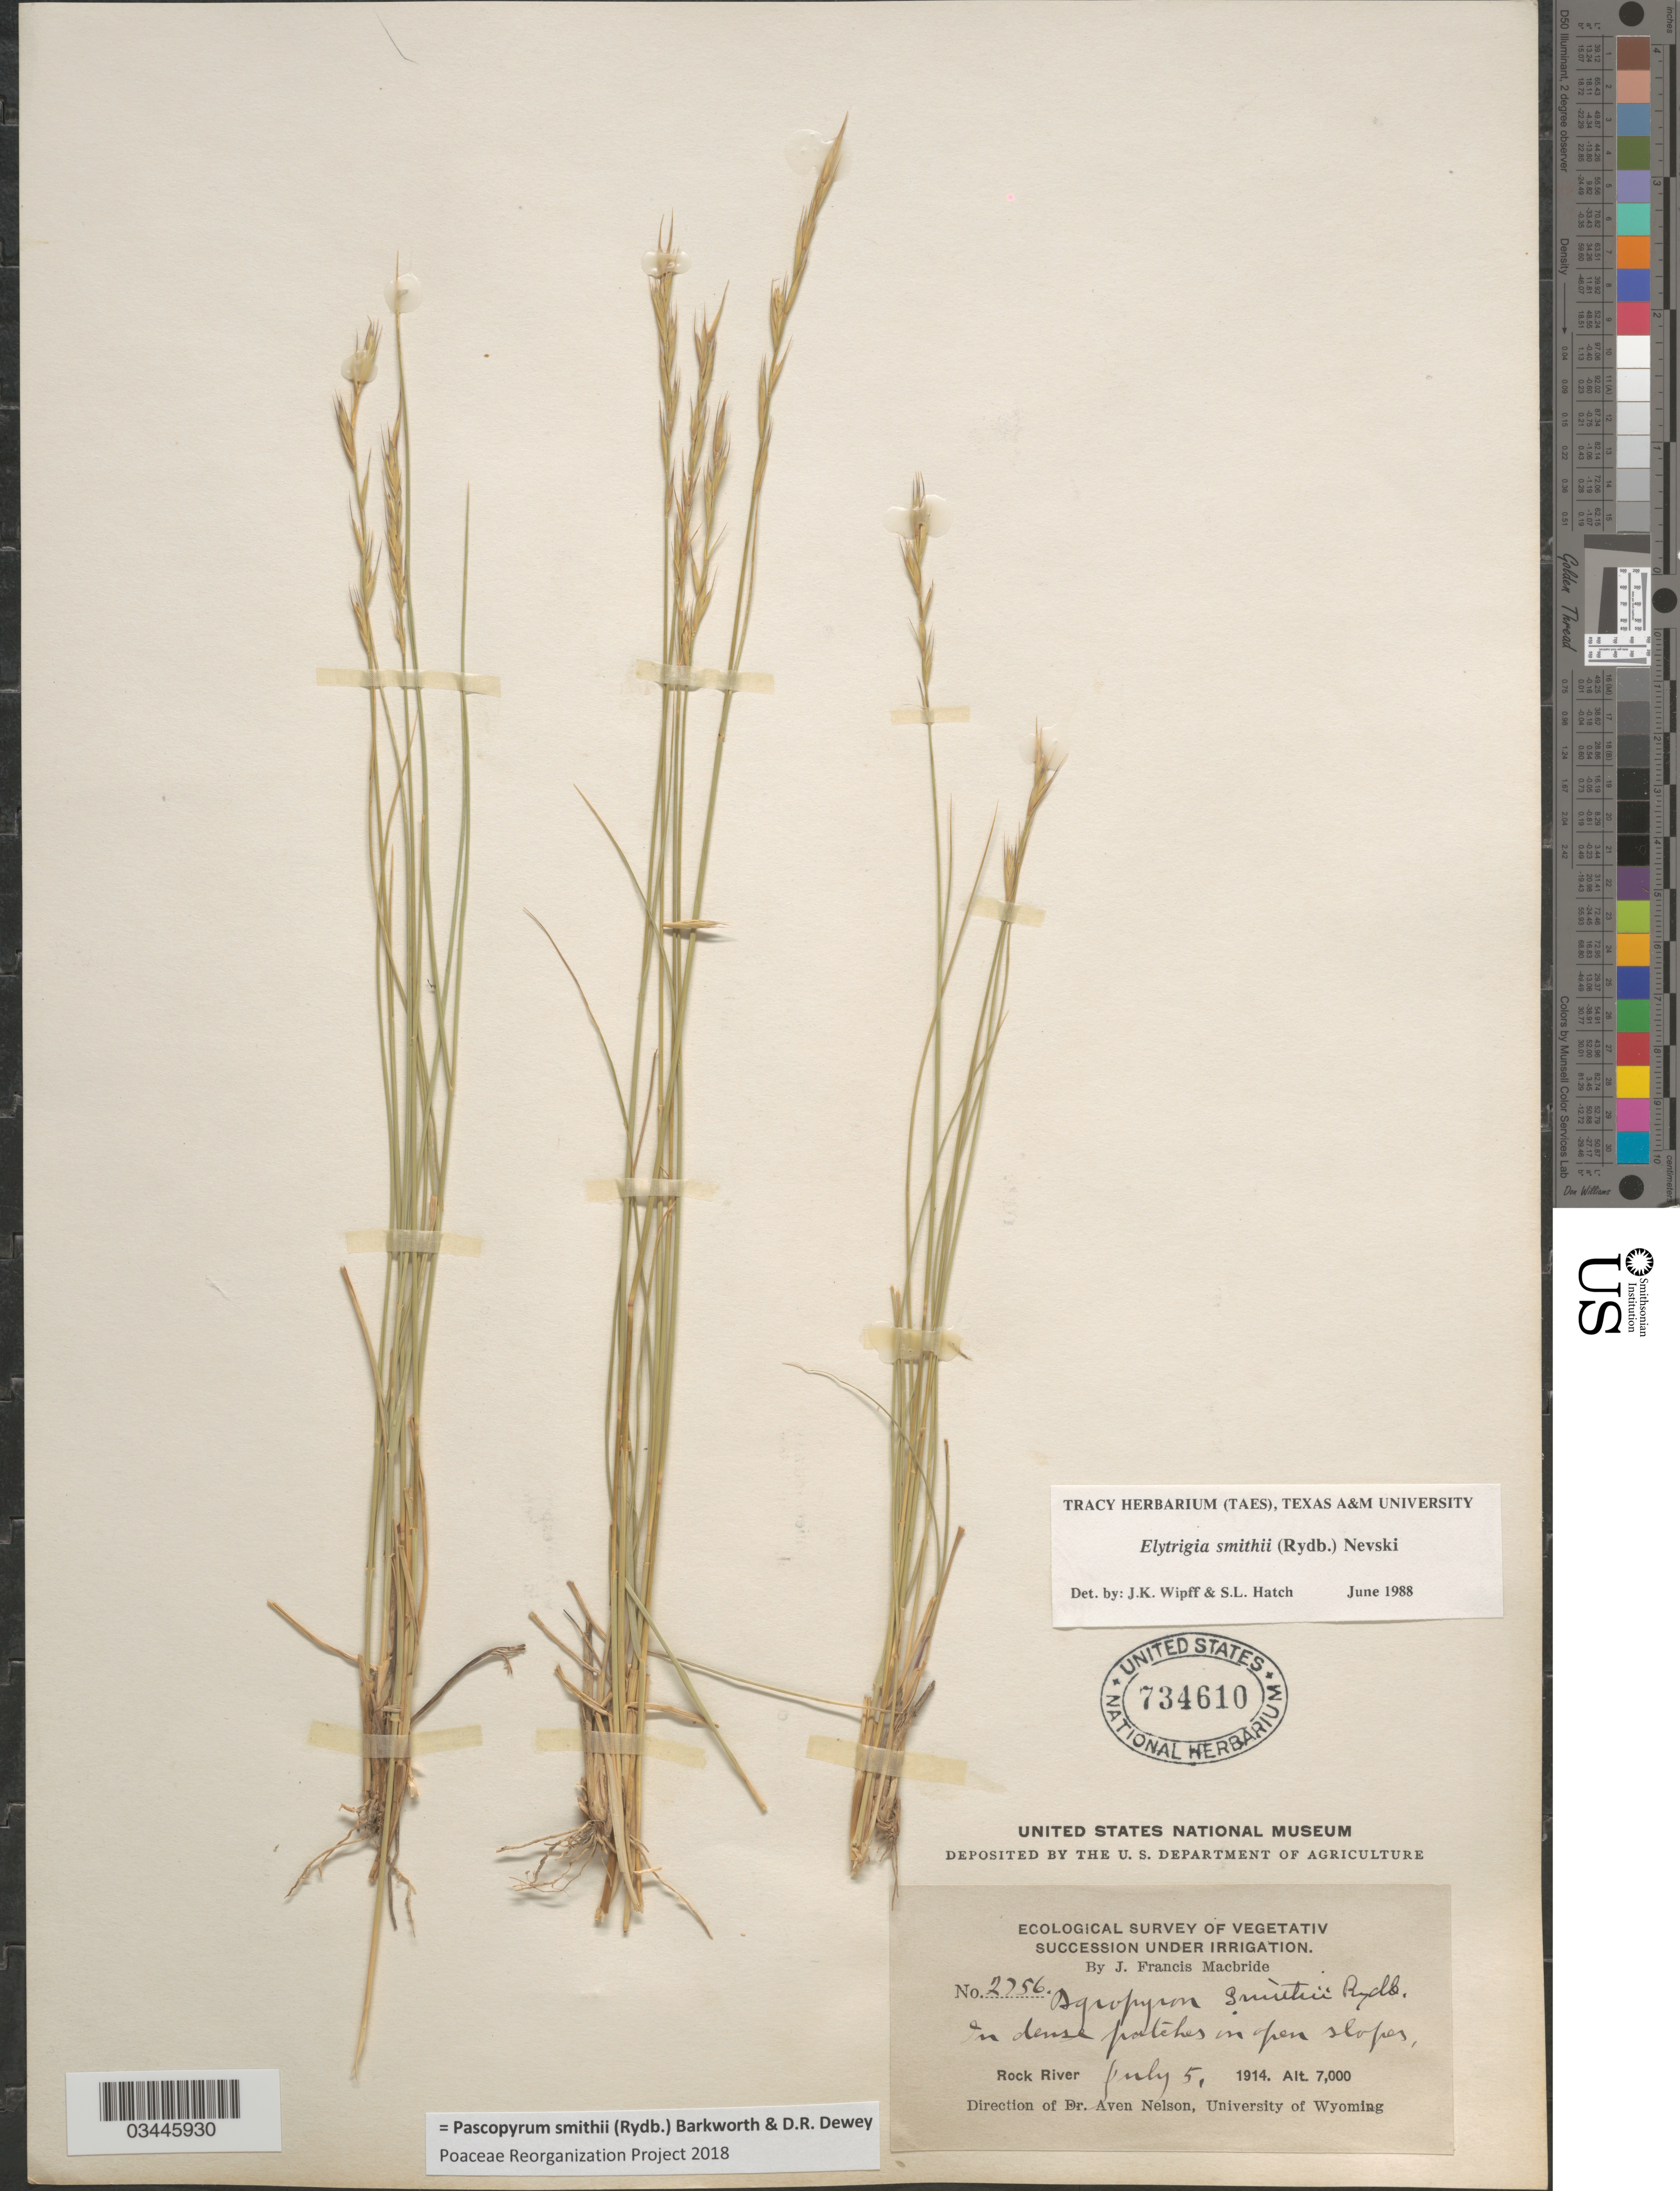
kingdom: Plantae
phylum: Tracheophyta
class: Liliopsida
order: Poales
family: Poaceae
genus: Pascopyrum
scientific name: Pascopyrum smithii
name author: (Rydb.) Barkworth & Dewey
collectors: J. F. Macbride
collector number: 2756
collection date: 1914-07-05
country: United States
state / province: Wyoming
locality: Ecological Survey of Vegetativ Succession Under Irrigation. In dense patches in open slopes, Rock River.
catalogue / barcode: US 734610